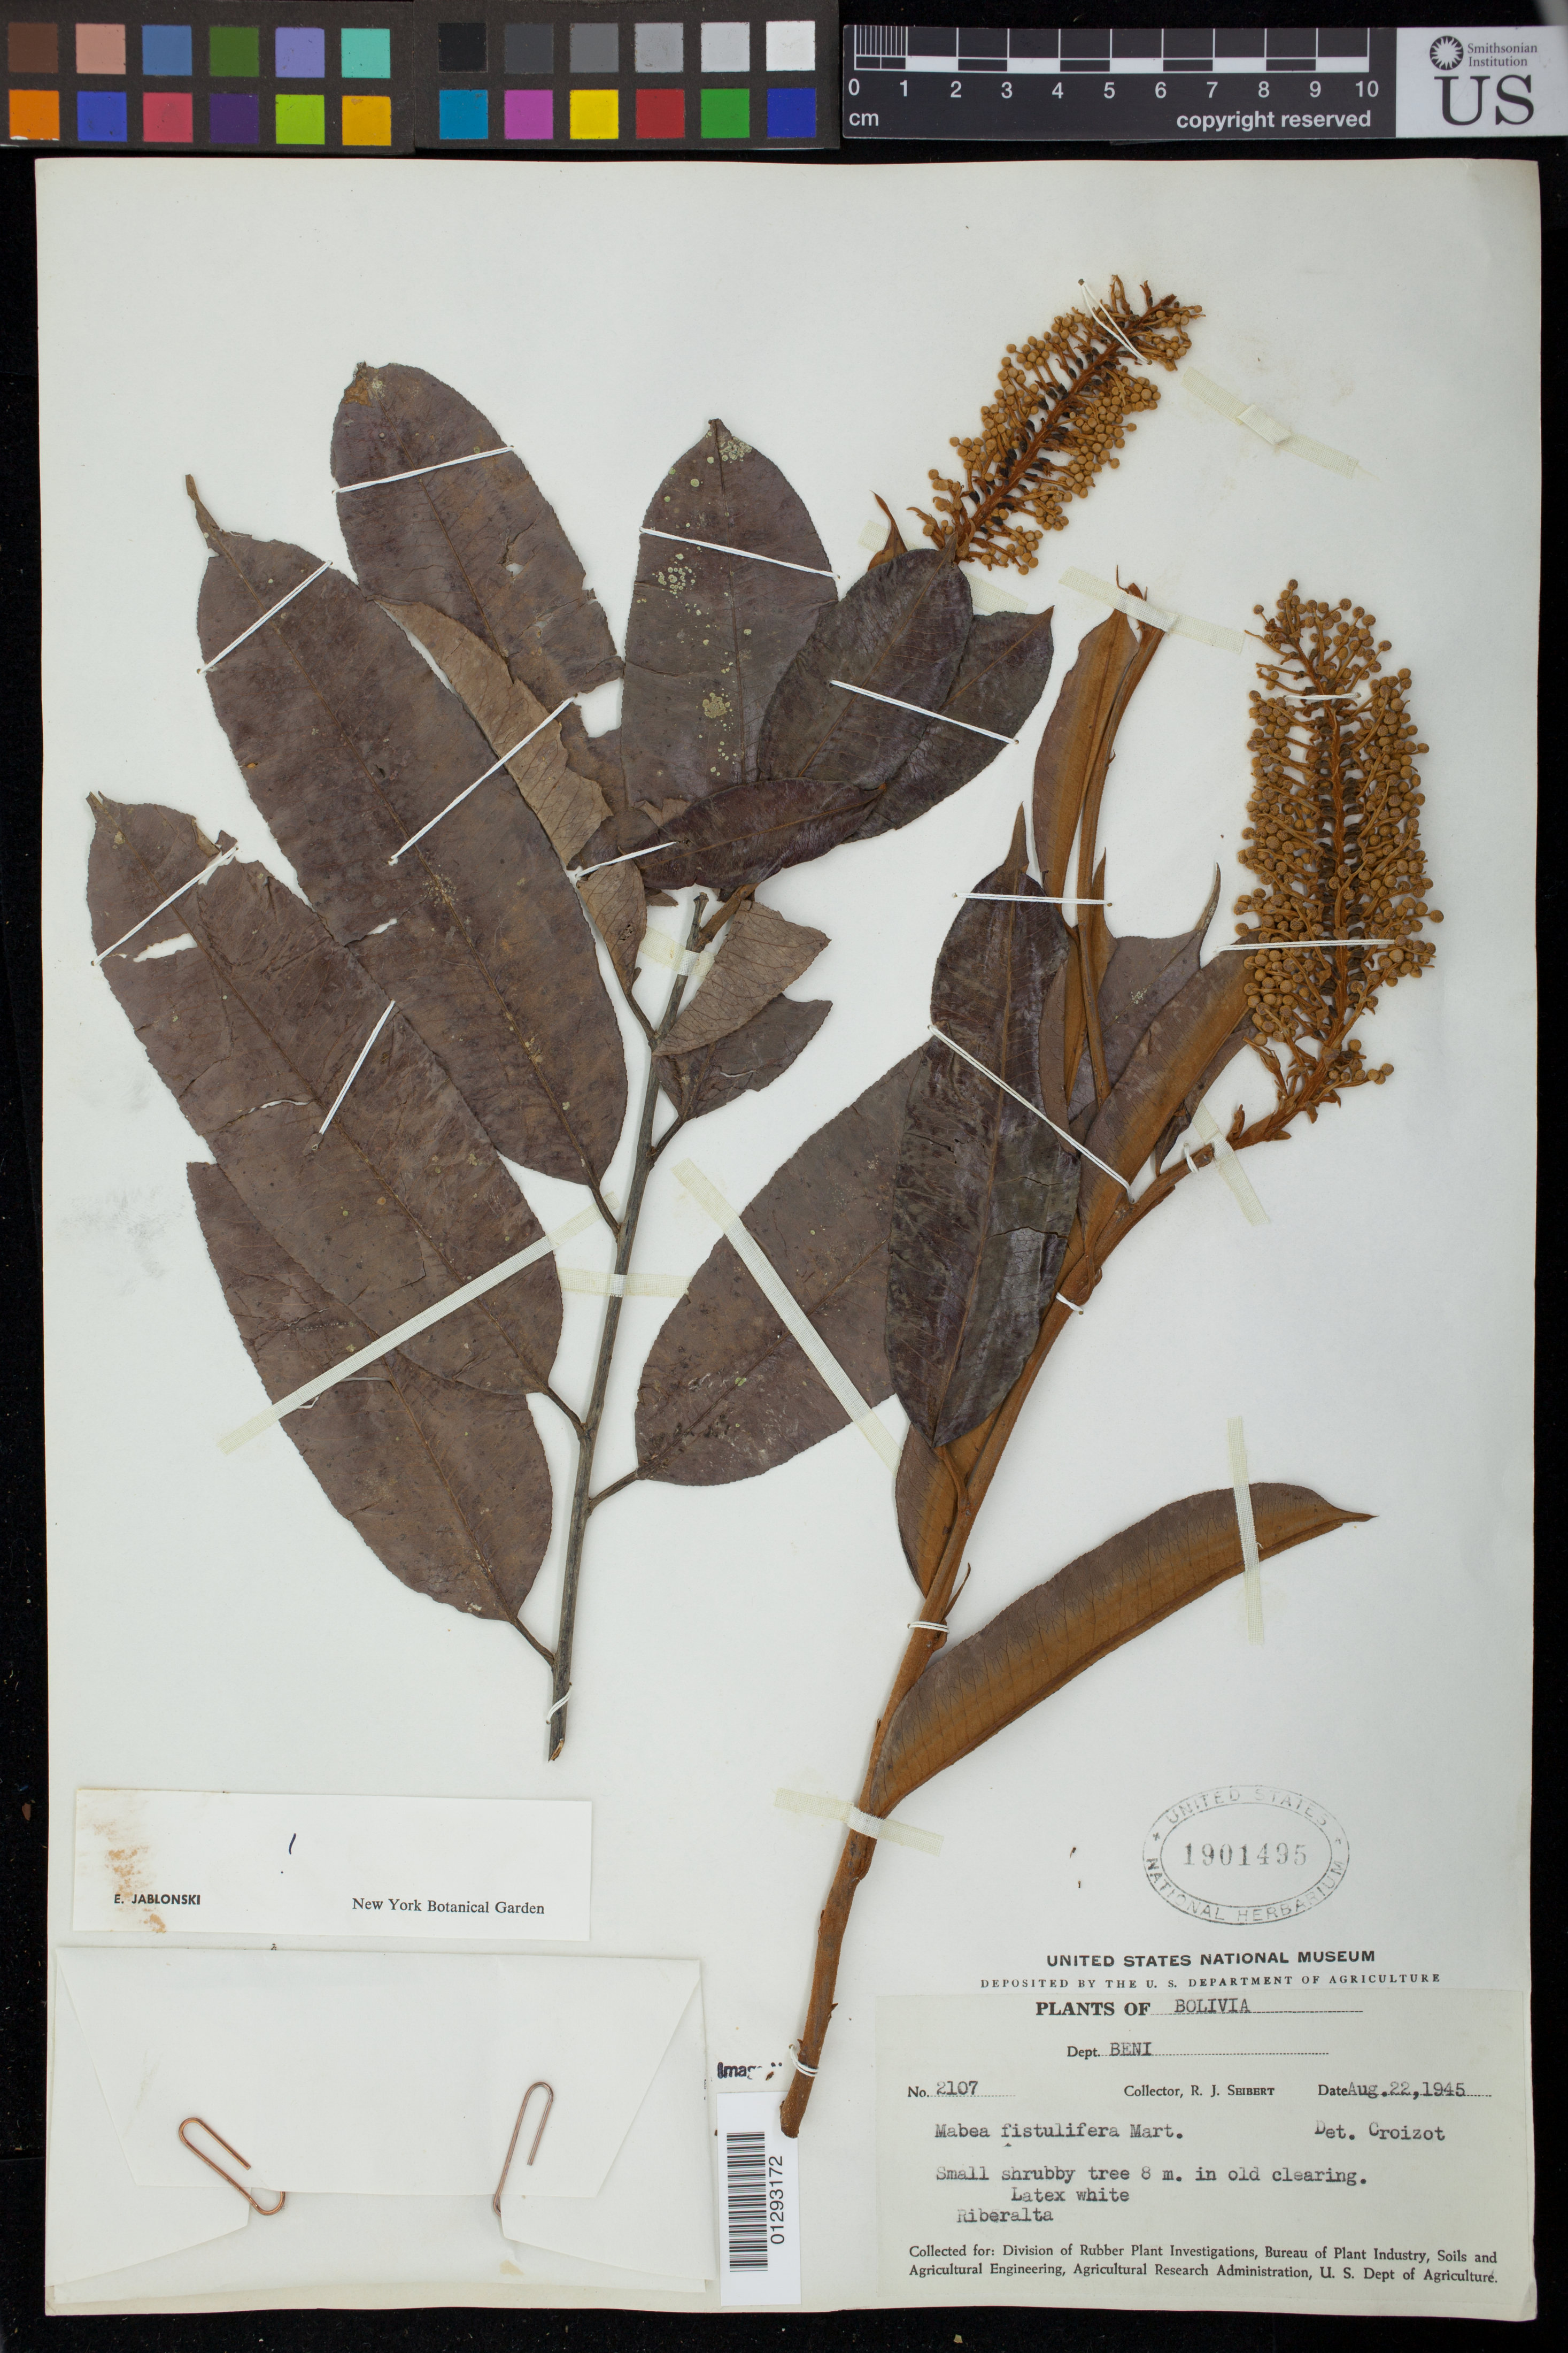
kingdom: Plantae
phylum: Tracheophyta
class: Magnoliopsida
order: Malpighiales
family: Euphorbiaceae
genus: Mabea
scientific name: Mabea fistulifera subsp. fistulifera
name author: Mart.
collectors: R. J. Seibert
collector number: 2107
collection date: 1945-08-22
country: Bolivia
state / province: Beni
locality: Riberalta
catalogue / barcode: US 1901495